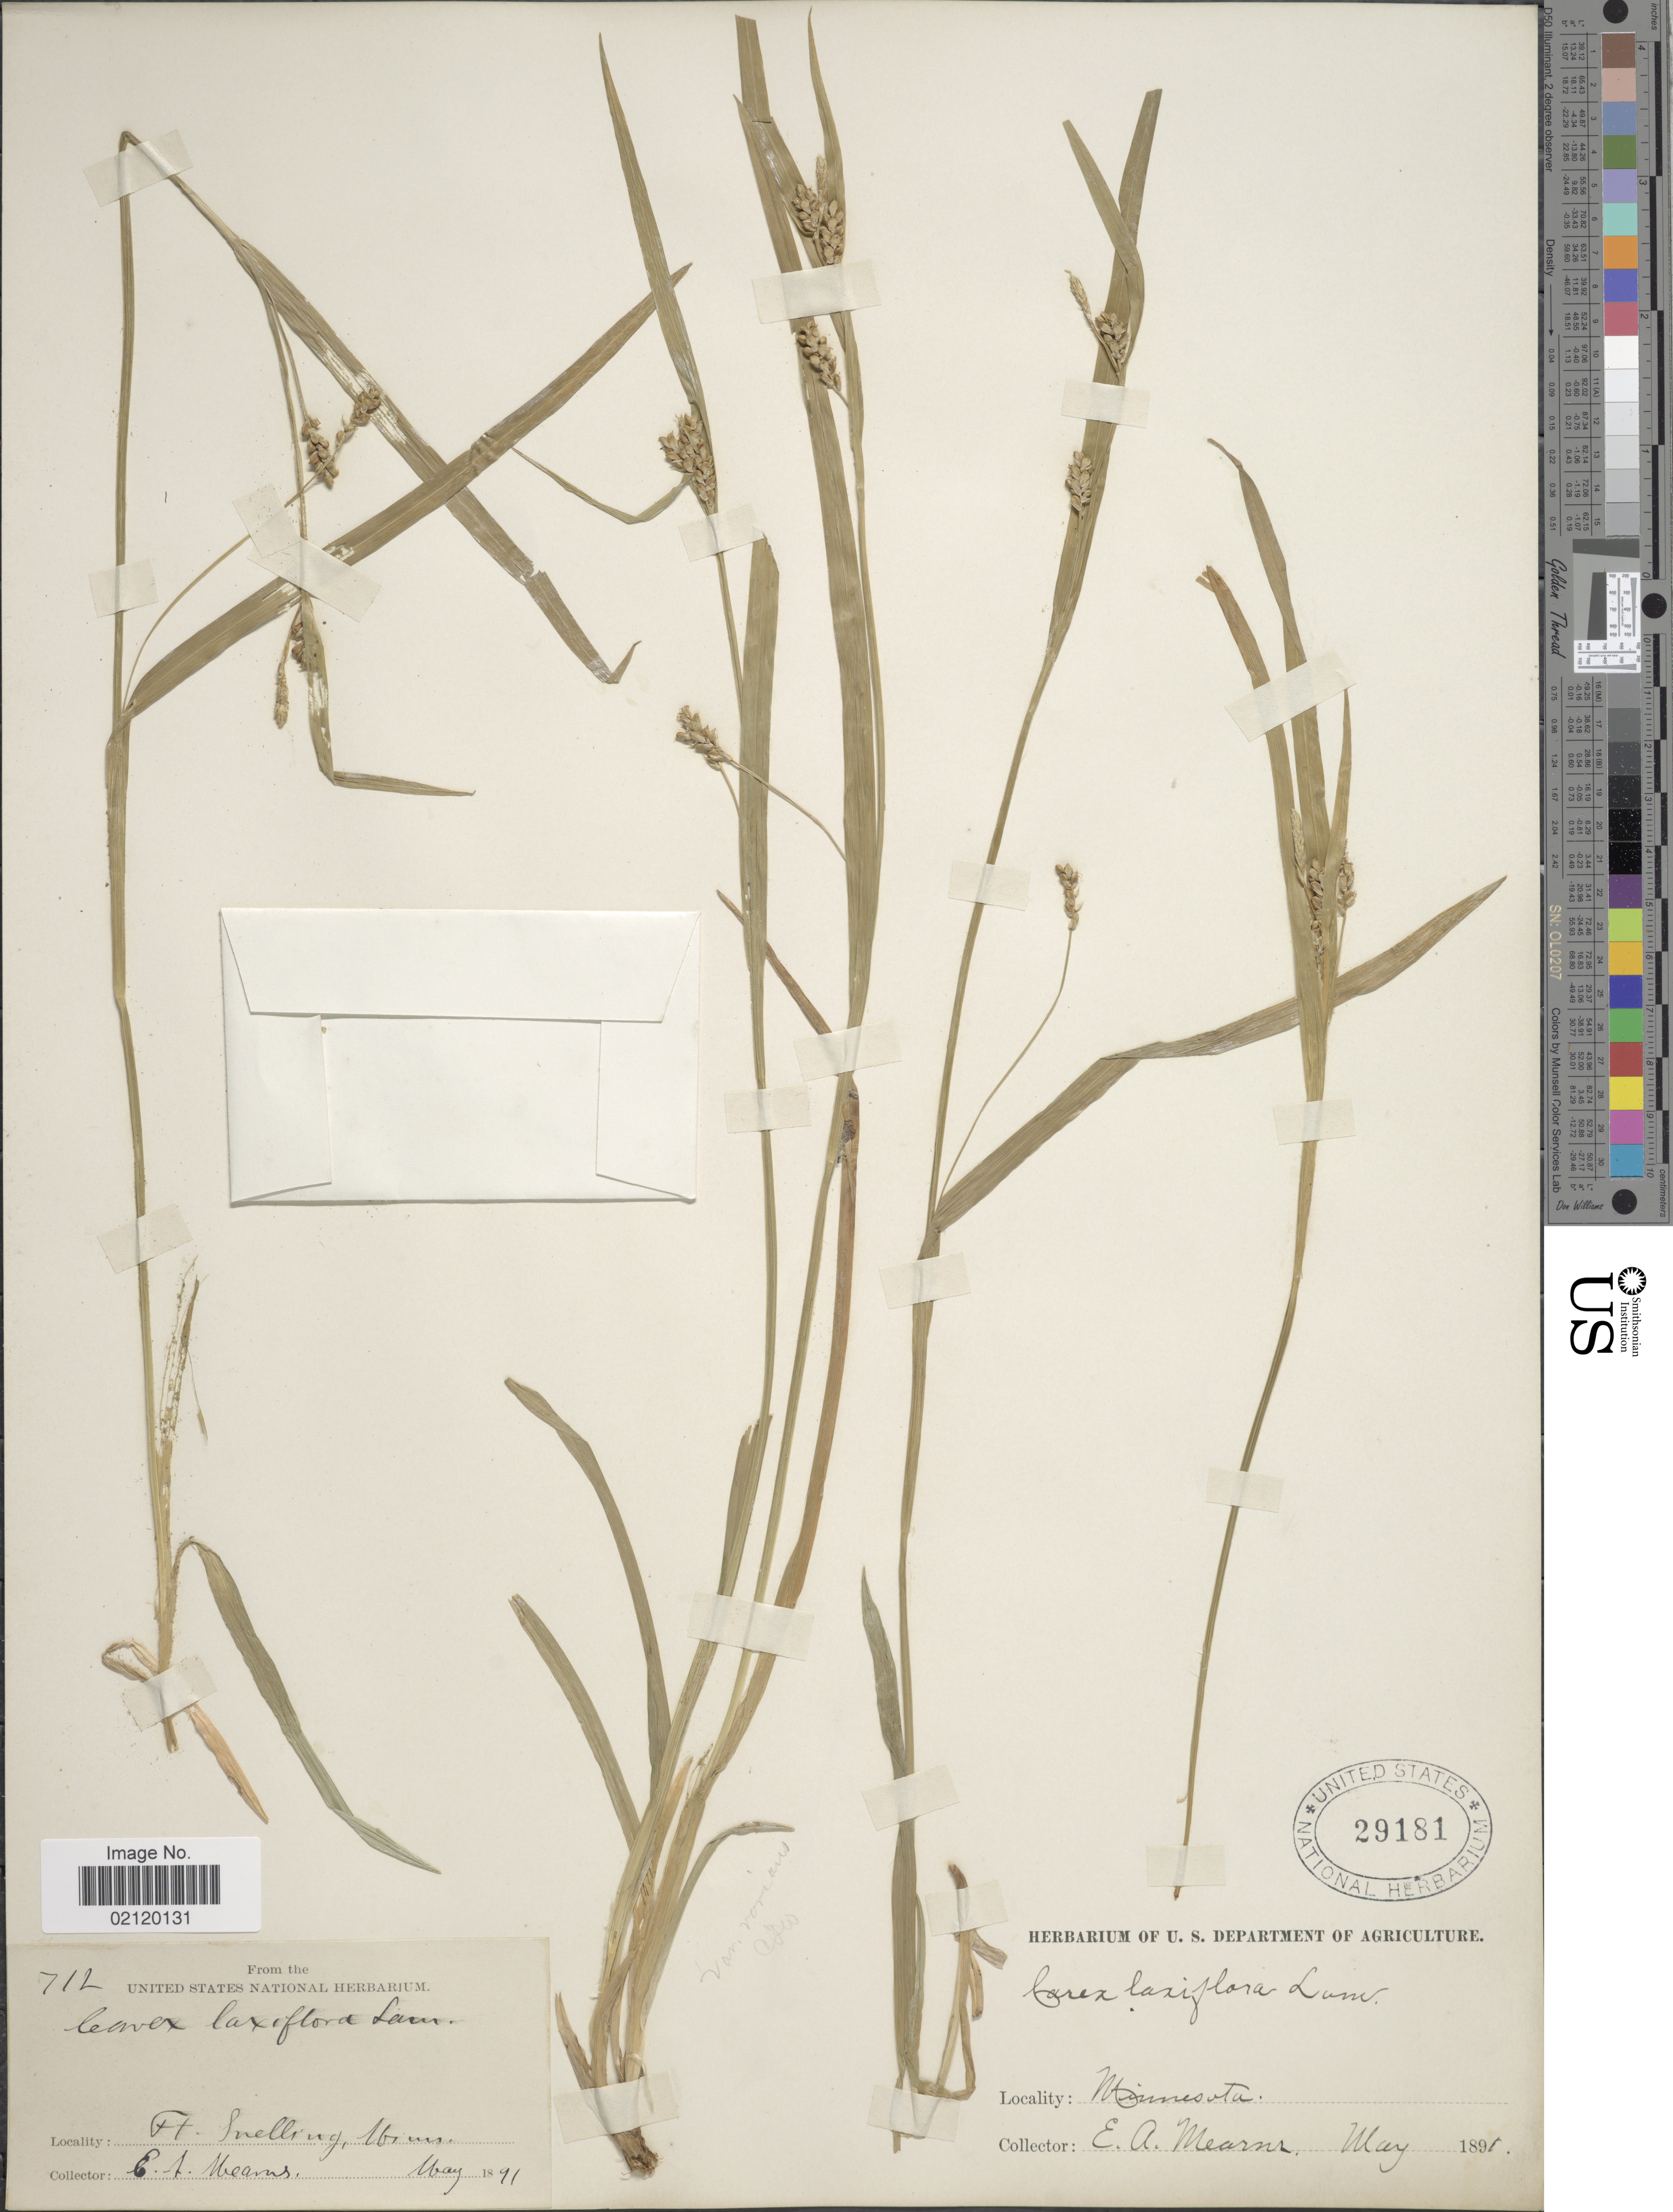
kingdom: Plantae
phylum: Tracheophyta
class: Liliopsida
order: Poales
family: Cyperaceae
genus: Carex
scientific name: Carex laxiflora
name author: Lam.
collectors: E. A. Mearns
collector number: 712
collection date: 1891-05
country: United States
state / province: Minnesota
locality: Ft. Snelling, Minn.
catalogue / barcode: US 29181